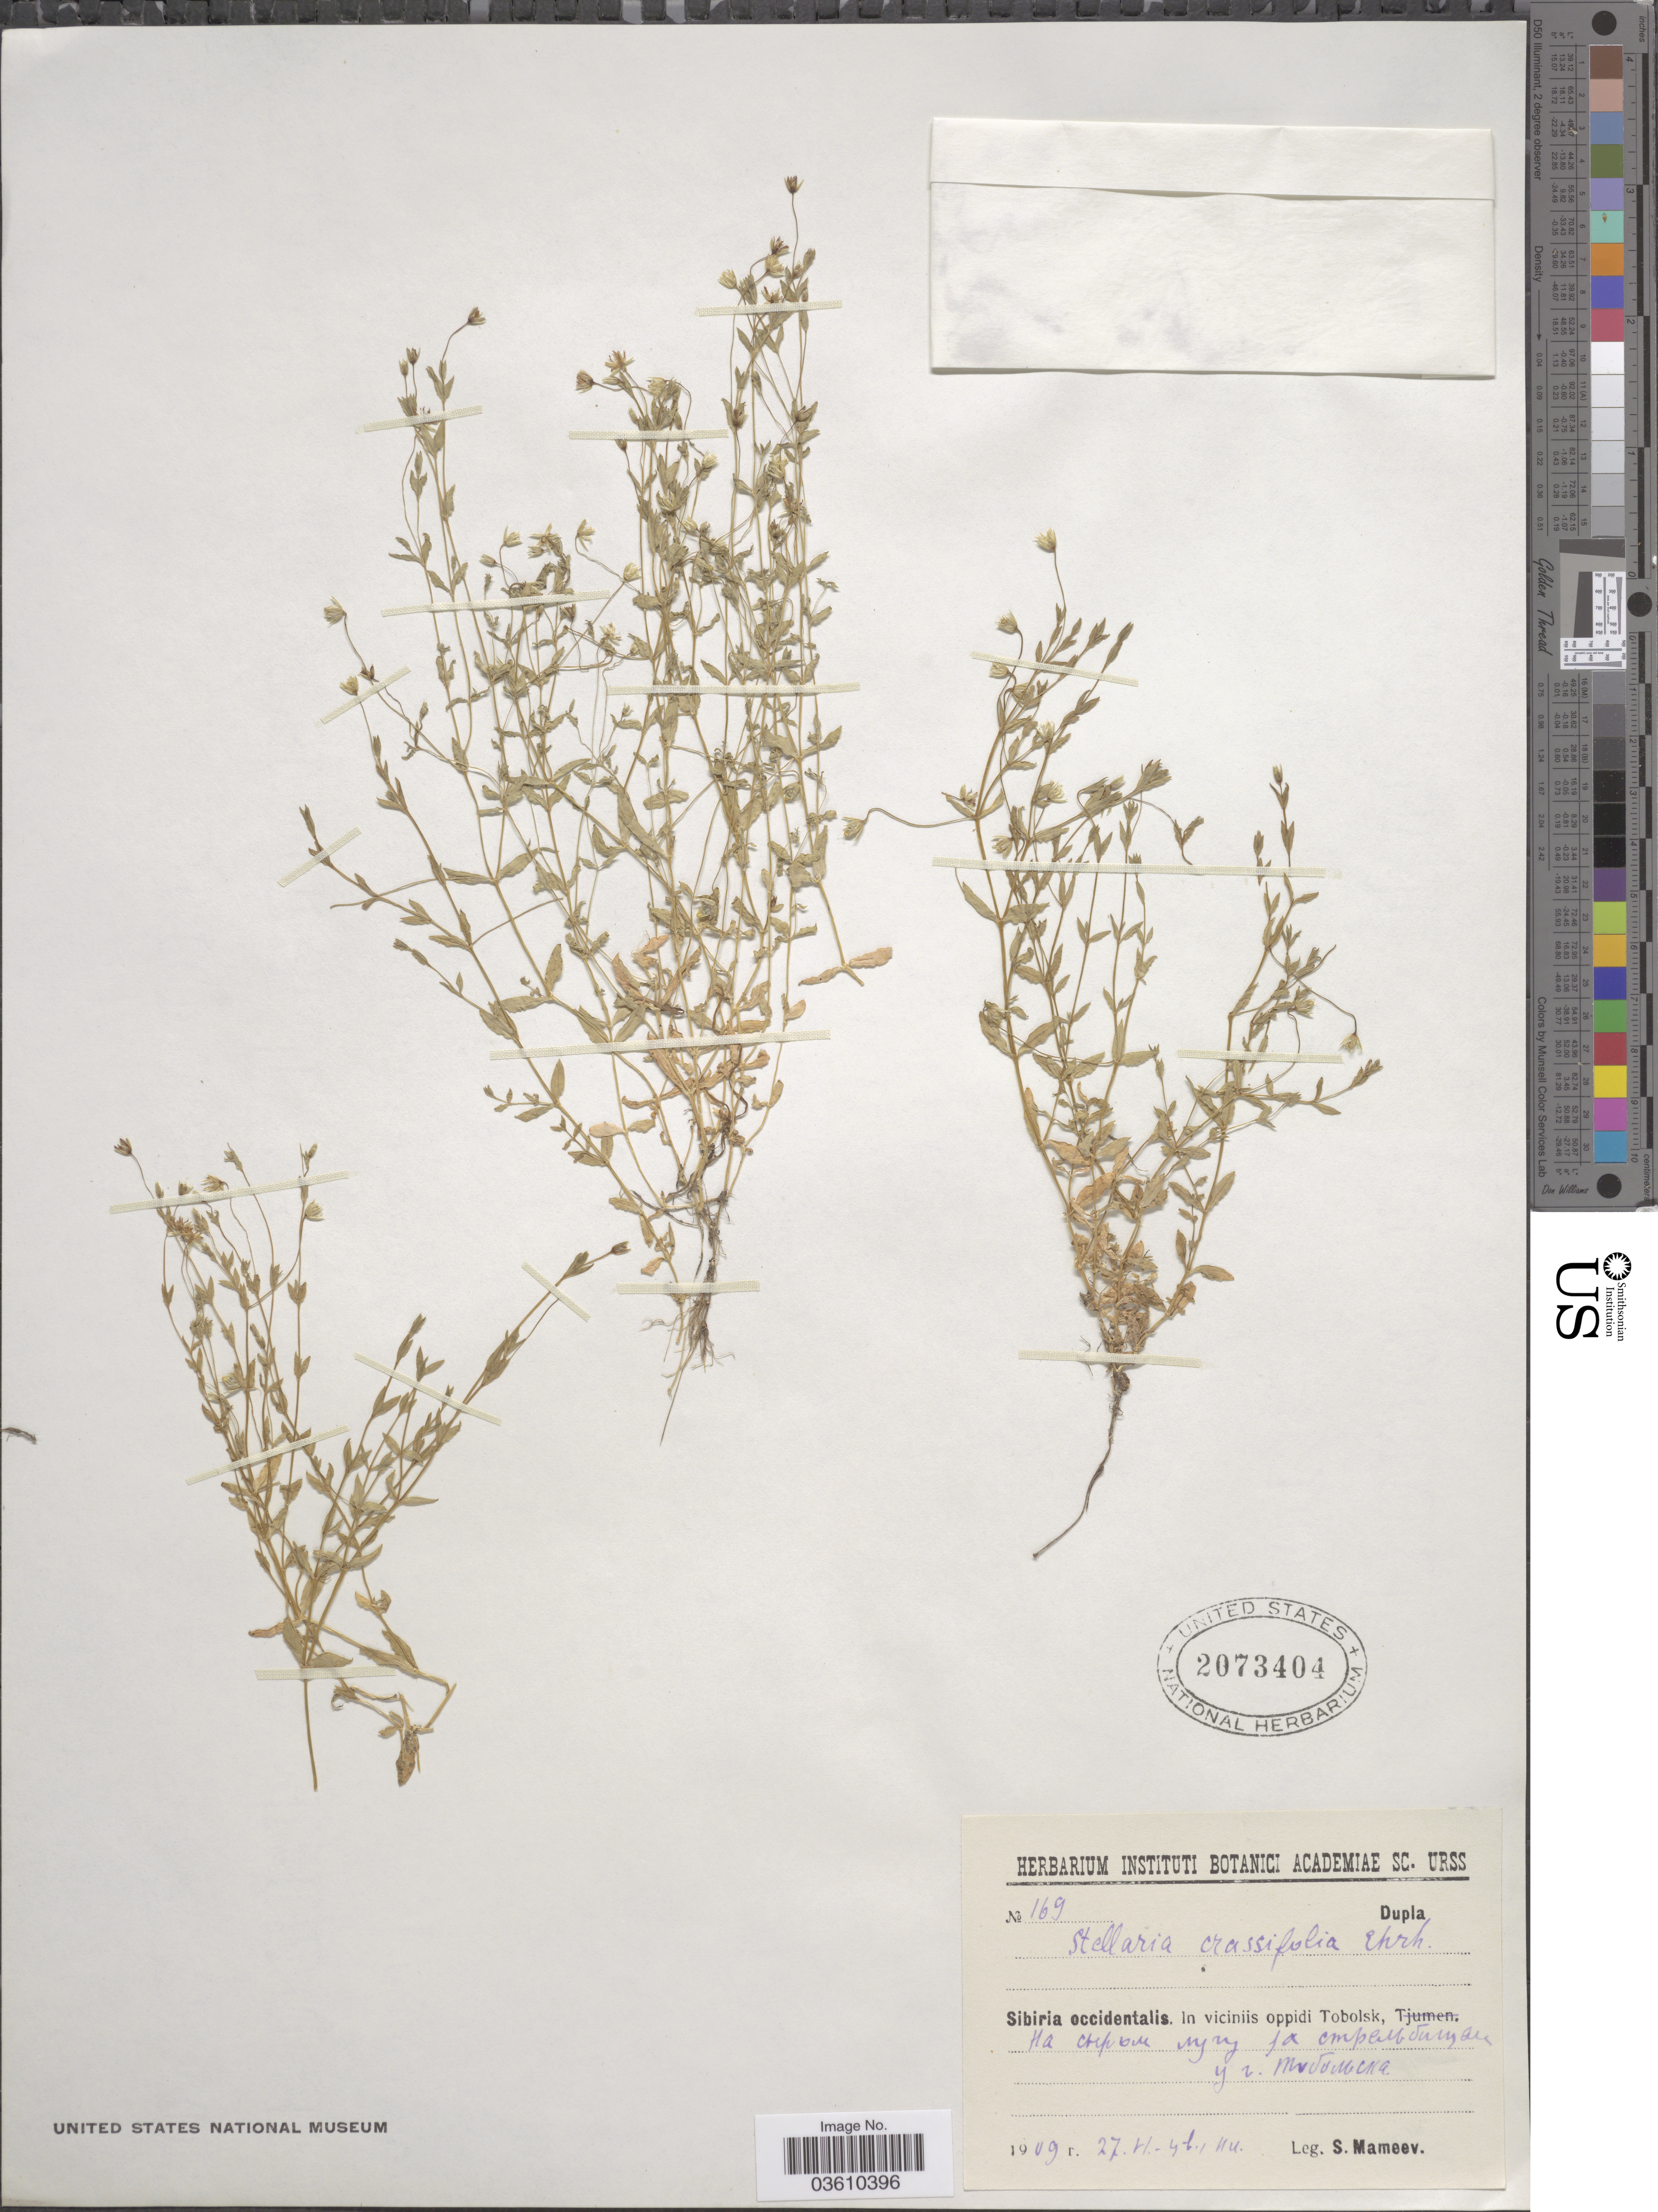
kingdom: Plantae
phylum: Tracheophyta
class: Magnoliopsida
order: Caryophyllales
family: Caryophyllaceae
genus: Stellaria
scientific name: Stellaria crassifolia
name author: Ehrh.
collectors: S. Mameev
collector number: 169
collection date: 1909-06-27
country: Russian Federation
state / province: Tyumen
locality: Sibiria occidentalis. In viciniis oppidi Tobolsk, X.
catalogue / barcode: US 2073404